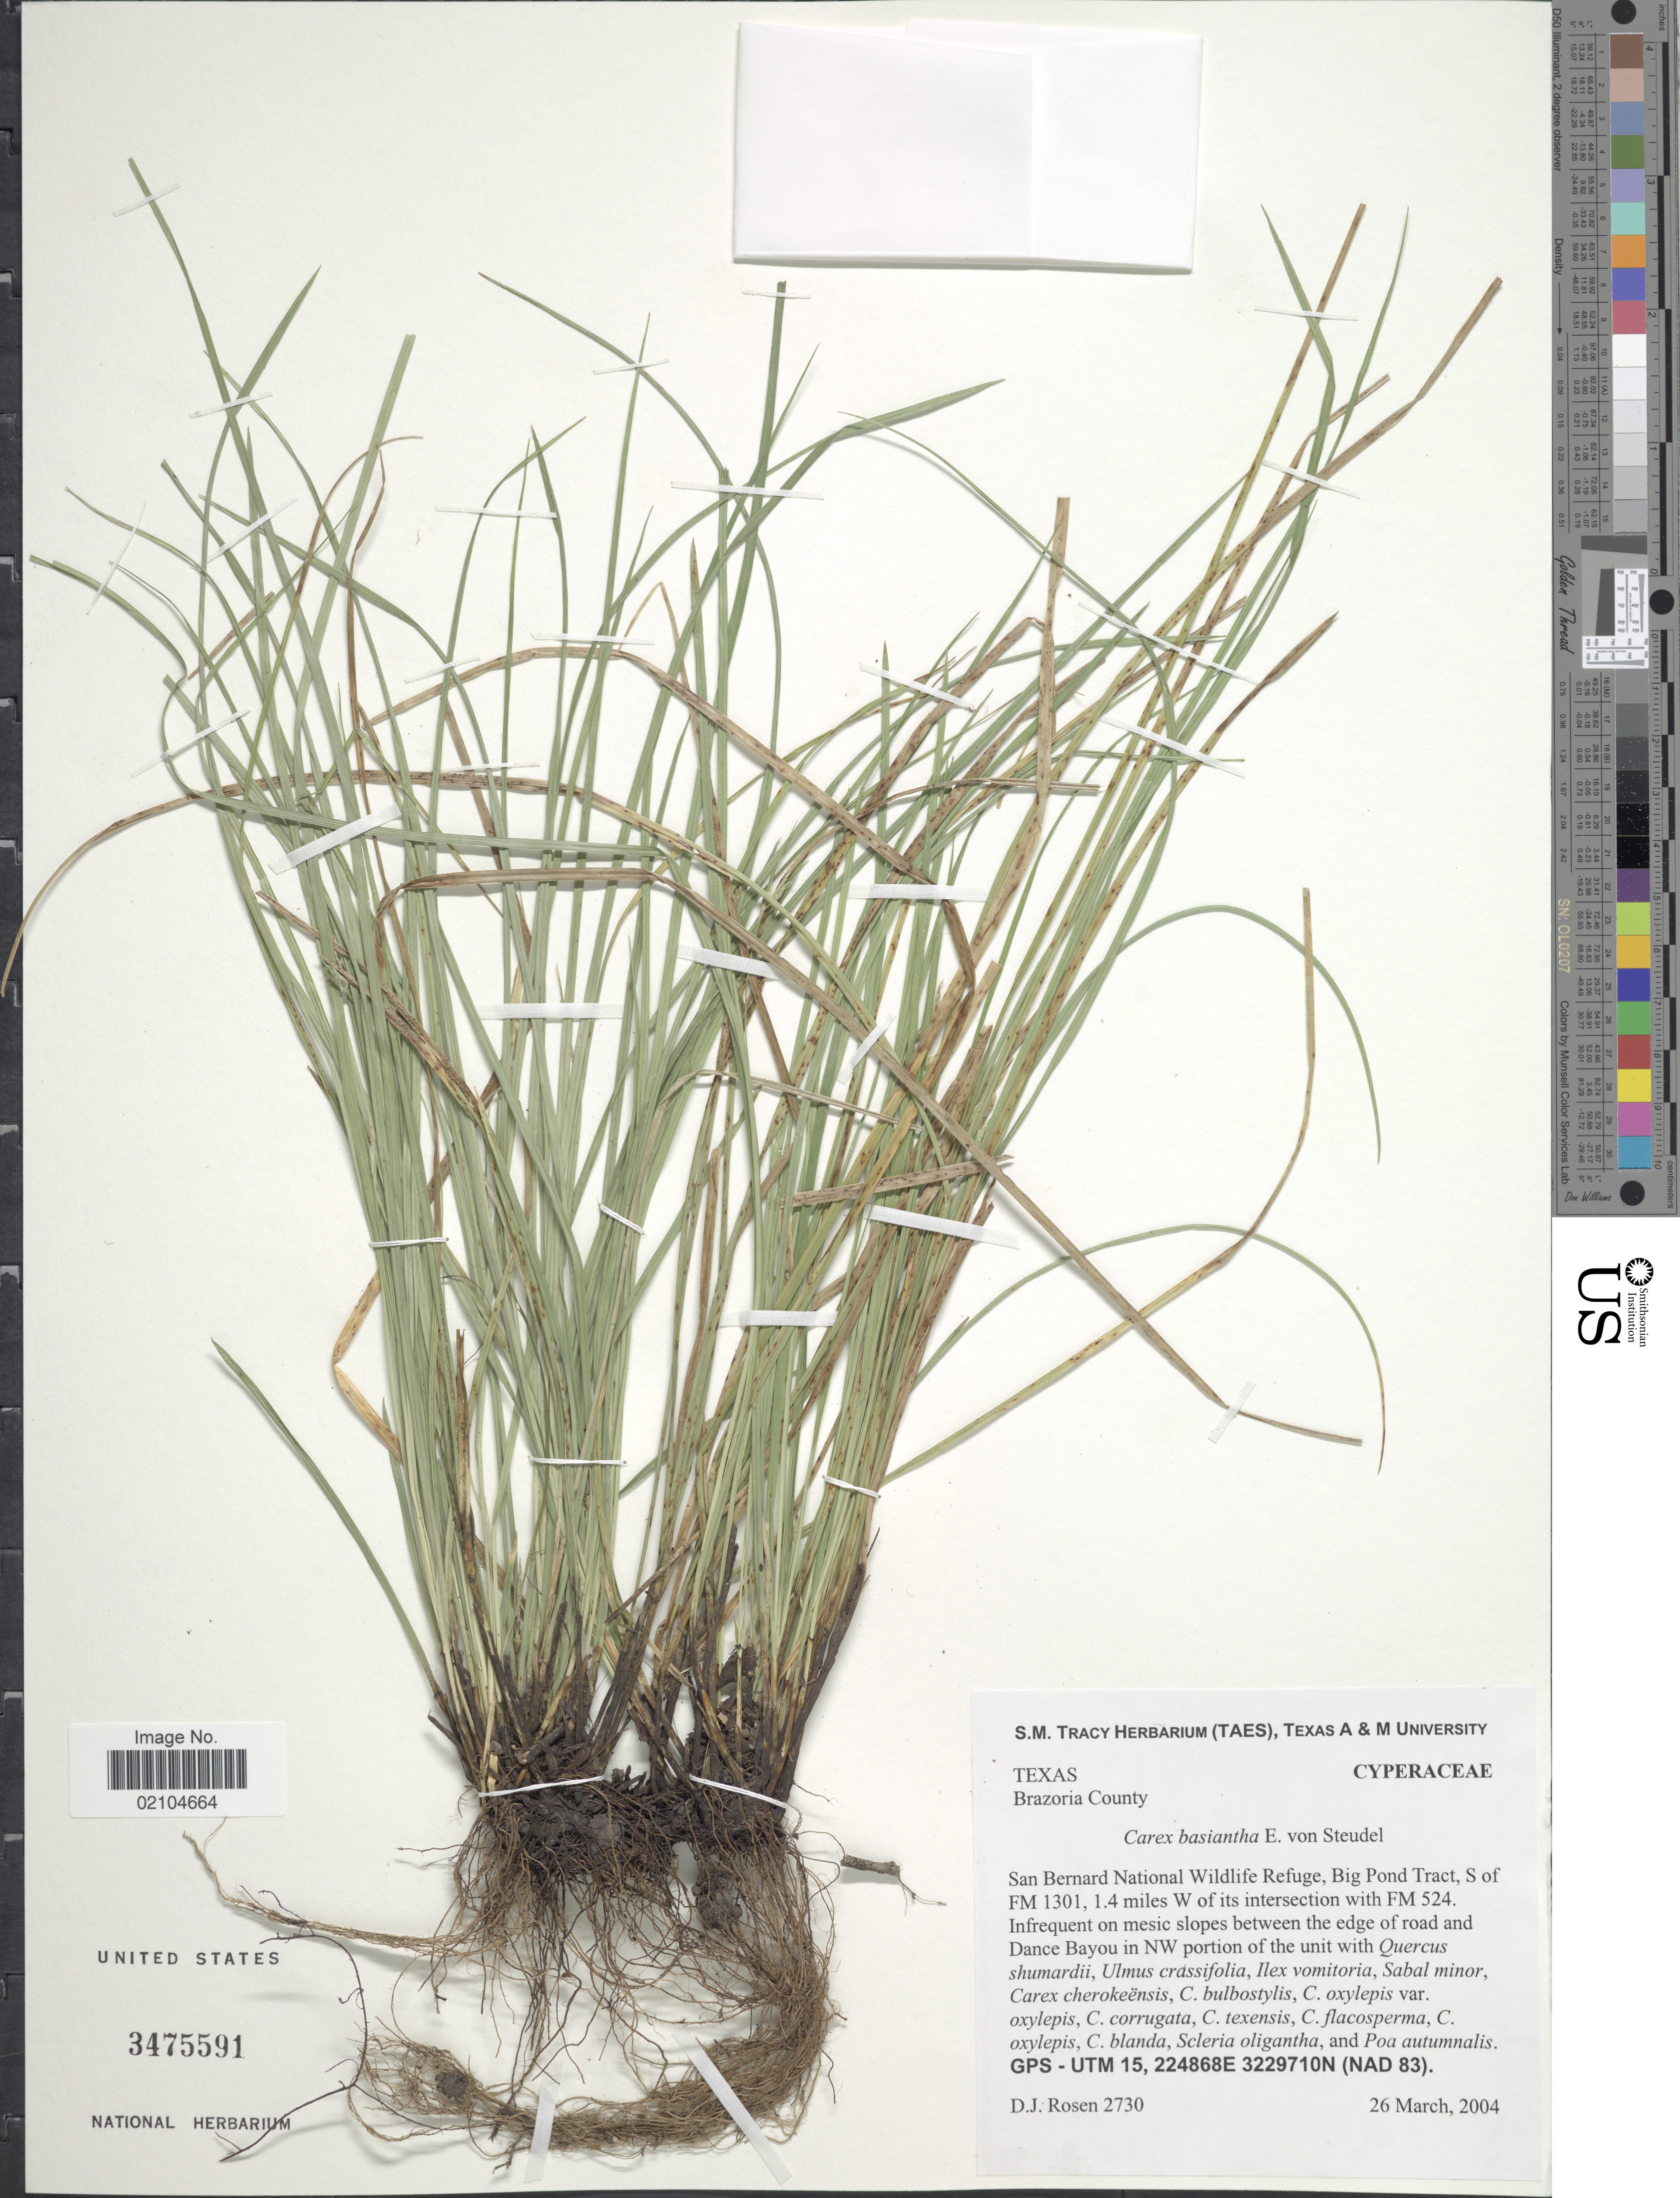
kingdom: Plantae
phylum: Tracheophyta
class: Liliopsida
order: Poales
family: Cyperaceae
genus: Carex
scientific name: Carex basiantha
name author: Steud.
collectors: D. J. Rosen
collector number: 2730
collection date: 2004-03-26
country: United States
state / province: Texas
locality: Texas, Brazoria County, San Bernard National Wildlife Refuge, Bog Pond Tract, S of FM 1301, 1.4 miles W of its intersection with FM 524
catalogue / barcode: US 3475591